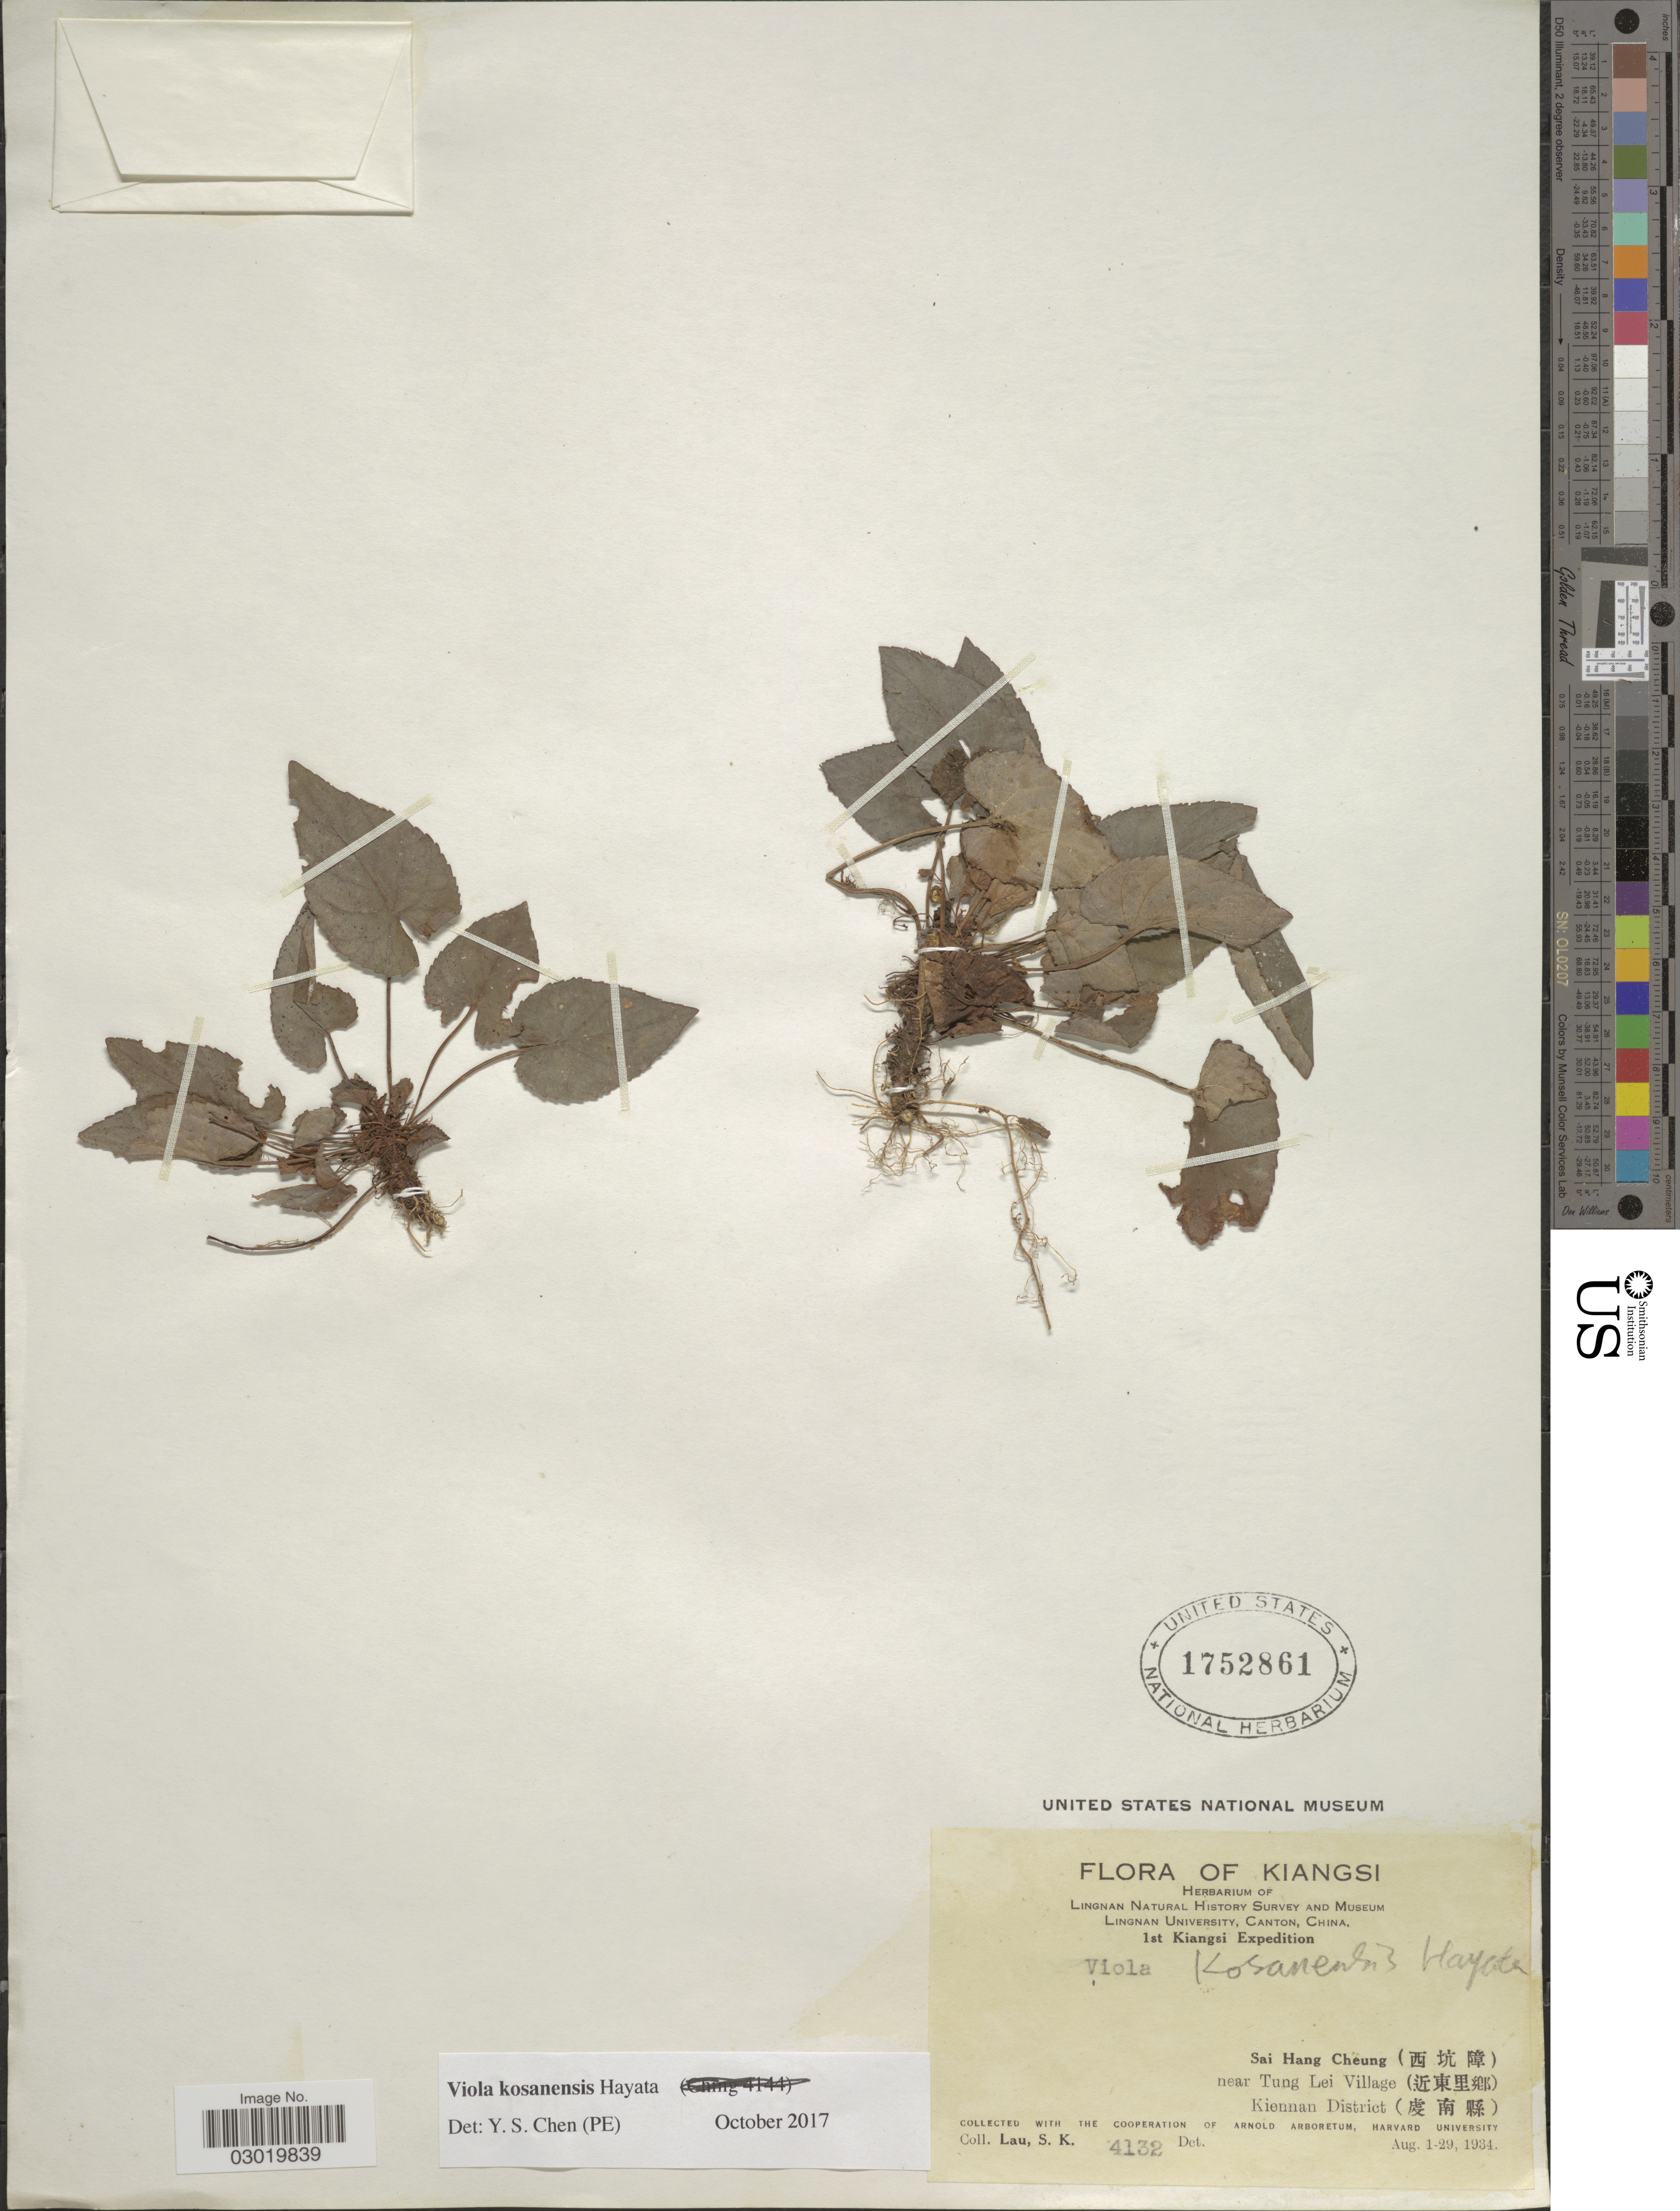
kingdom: Plantae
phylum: Tracheophyta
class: Magnoliopsida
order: Malpighiales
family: Violaceae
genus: Viola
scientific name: Viola kosanensis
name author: Hayata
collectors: S. K. Lau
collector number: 4132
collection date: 1934-08-01/1934-08-29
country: China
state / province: Jiangxi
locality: Kiangsi. Sai Hang Cheung (X) near Tung Lei Village (X). Kiennan District (X).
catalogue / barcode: US 1752861